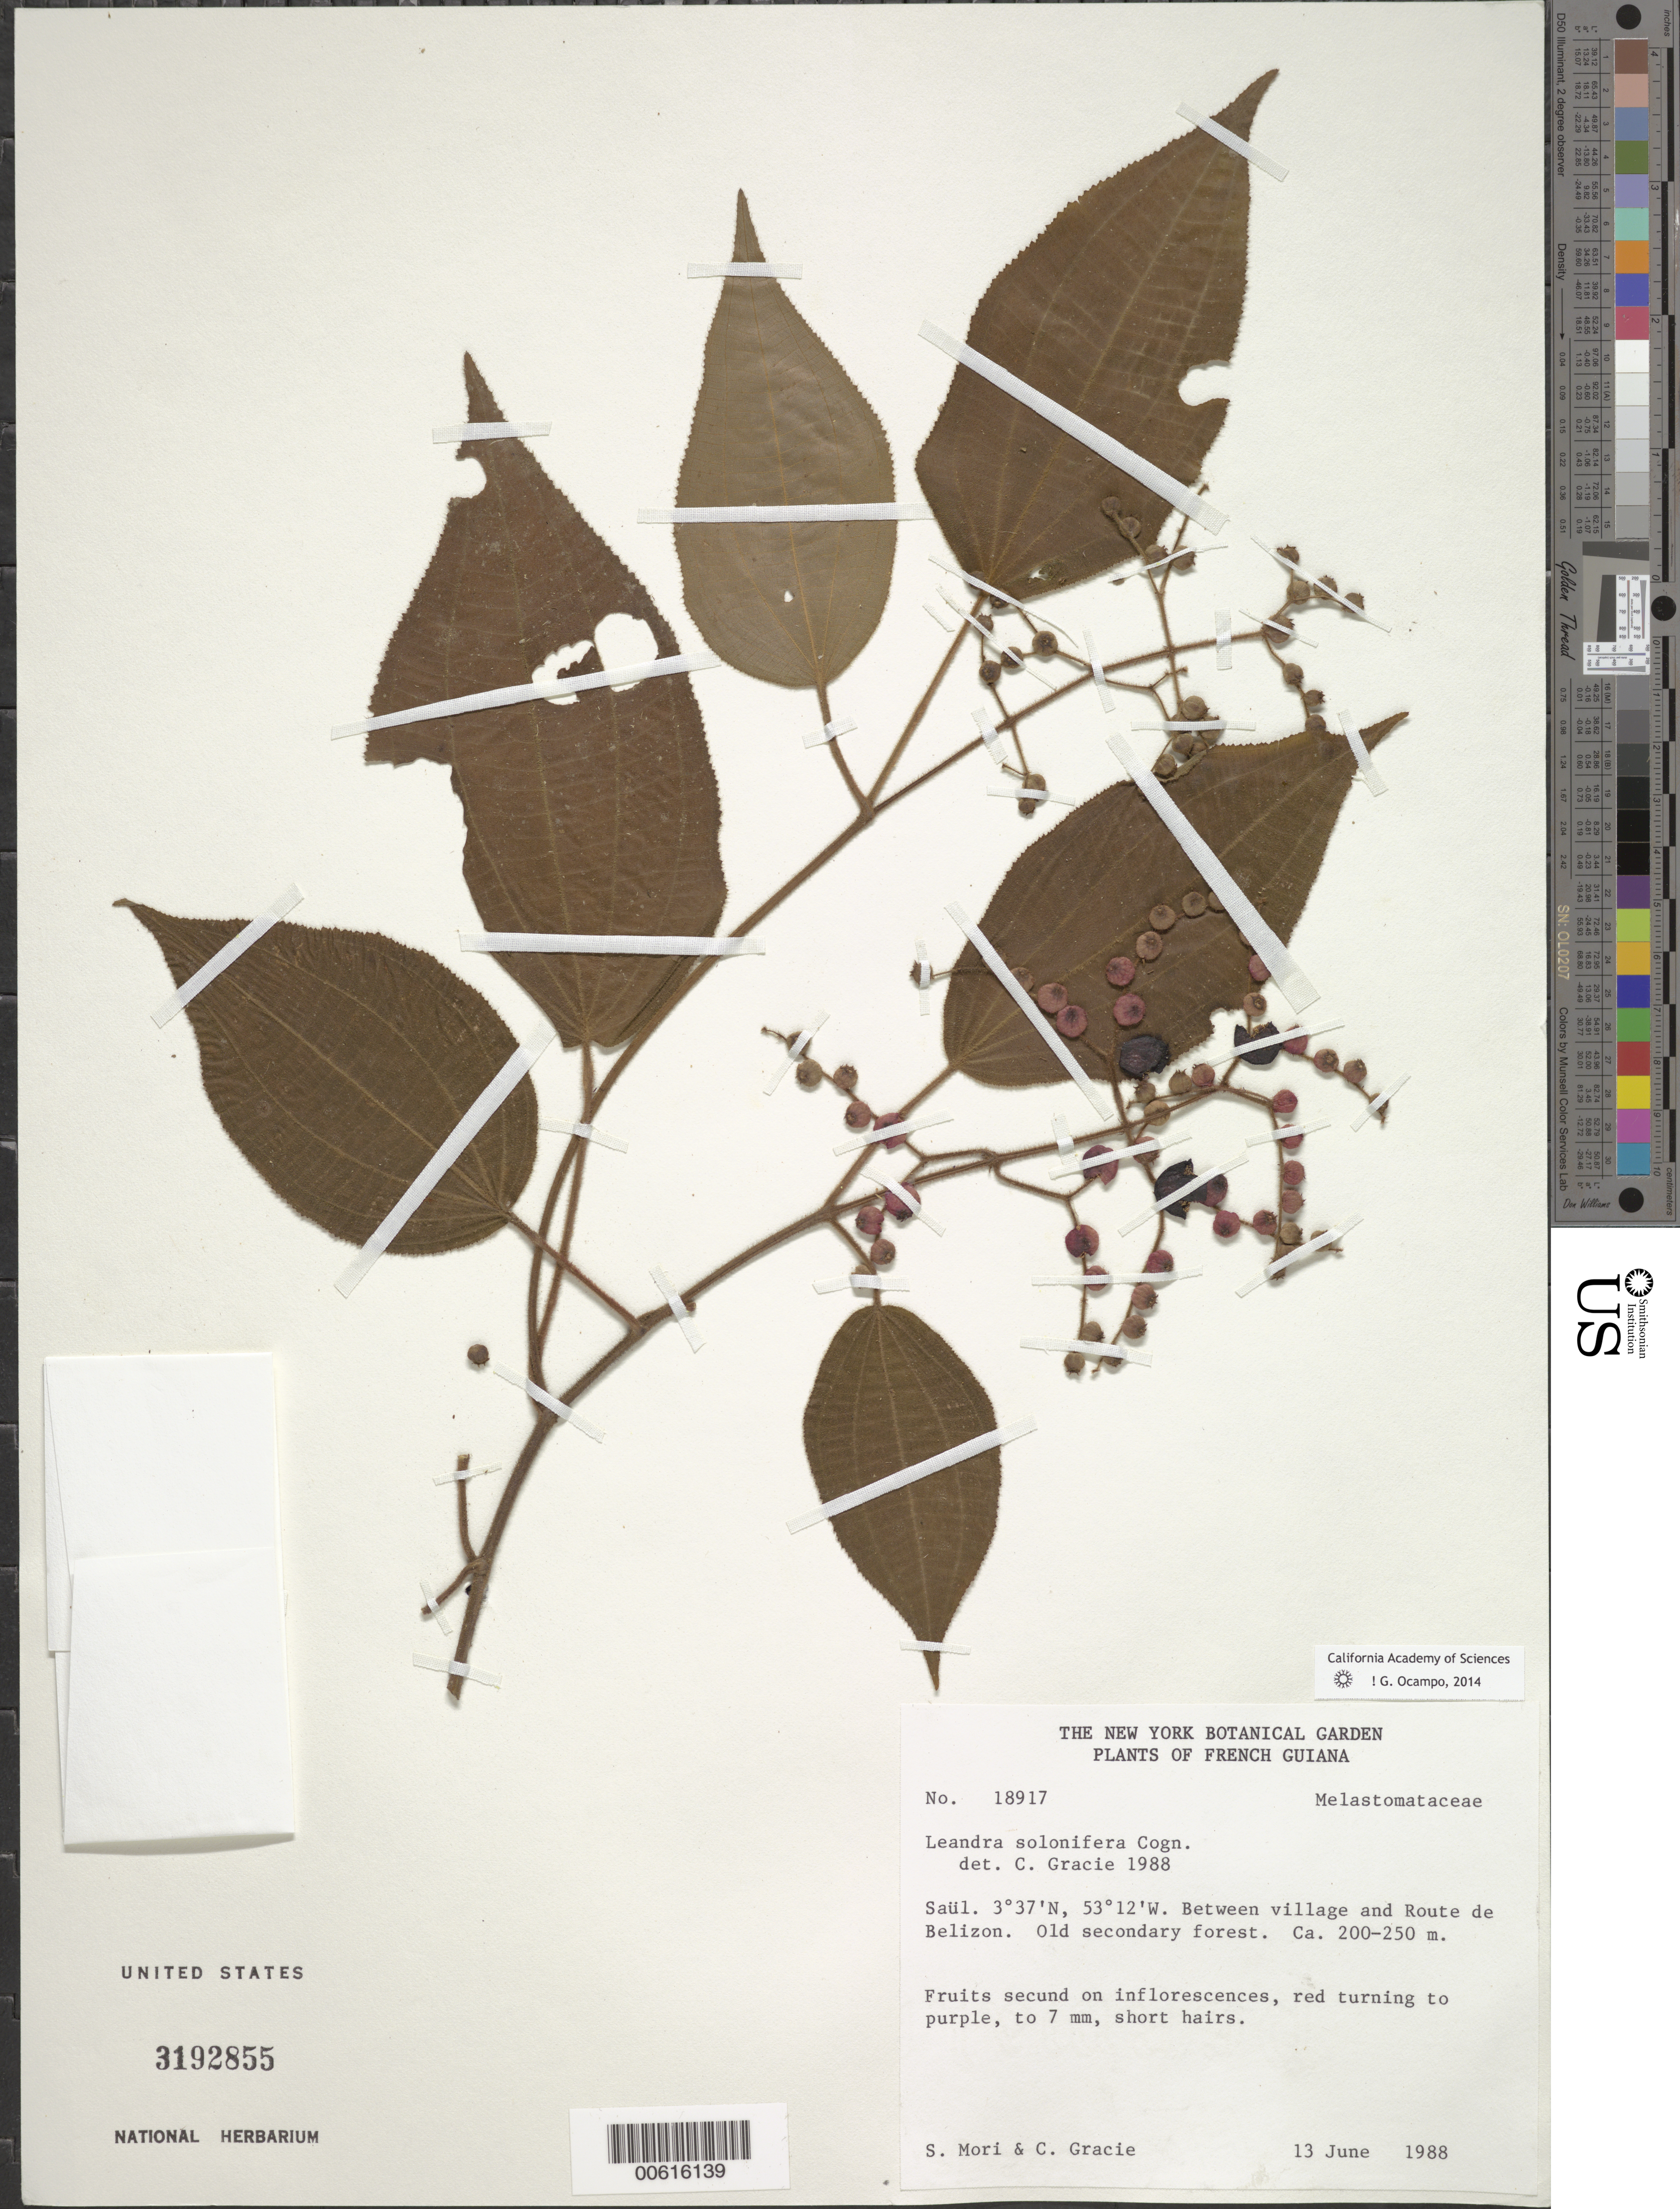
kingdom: Plantae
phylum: Tracheophyta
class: Magnoliopsida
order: Myrtales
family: Melastomataceae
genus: Leandra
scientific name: Leandra solenifera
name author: Cogn.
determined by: Gracie, Carol A.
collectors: S. Mori & C. A. Gracie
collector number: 18917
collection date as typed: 13-Jun-88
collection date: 1988-06-13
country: French Guiana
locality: Saül, between village and Route de Belizon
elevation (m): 200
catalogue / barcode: US 3192855